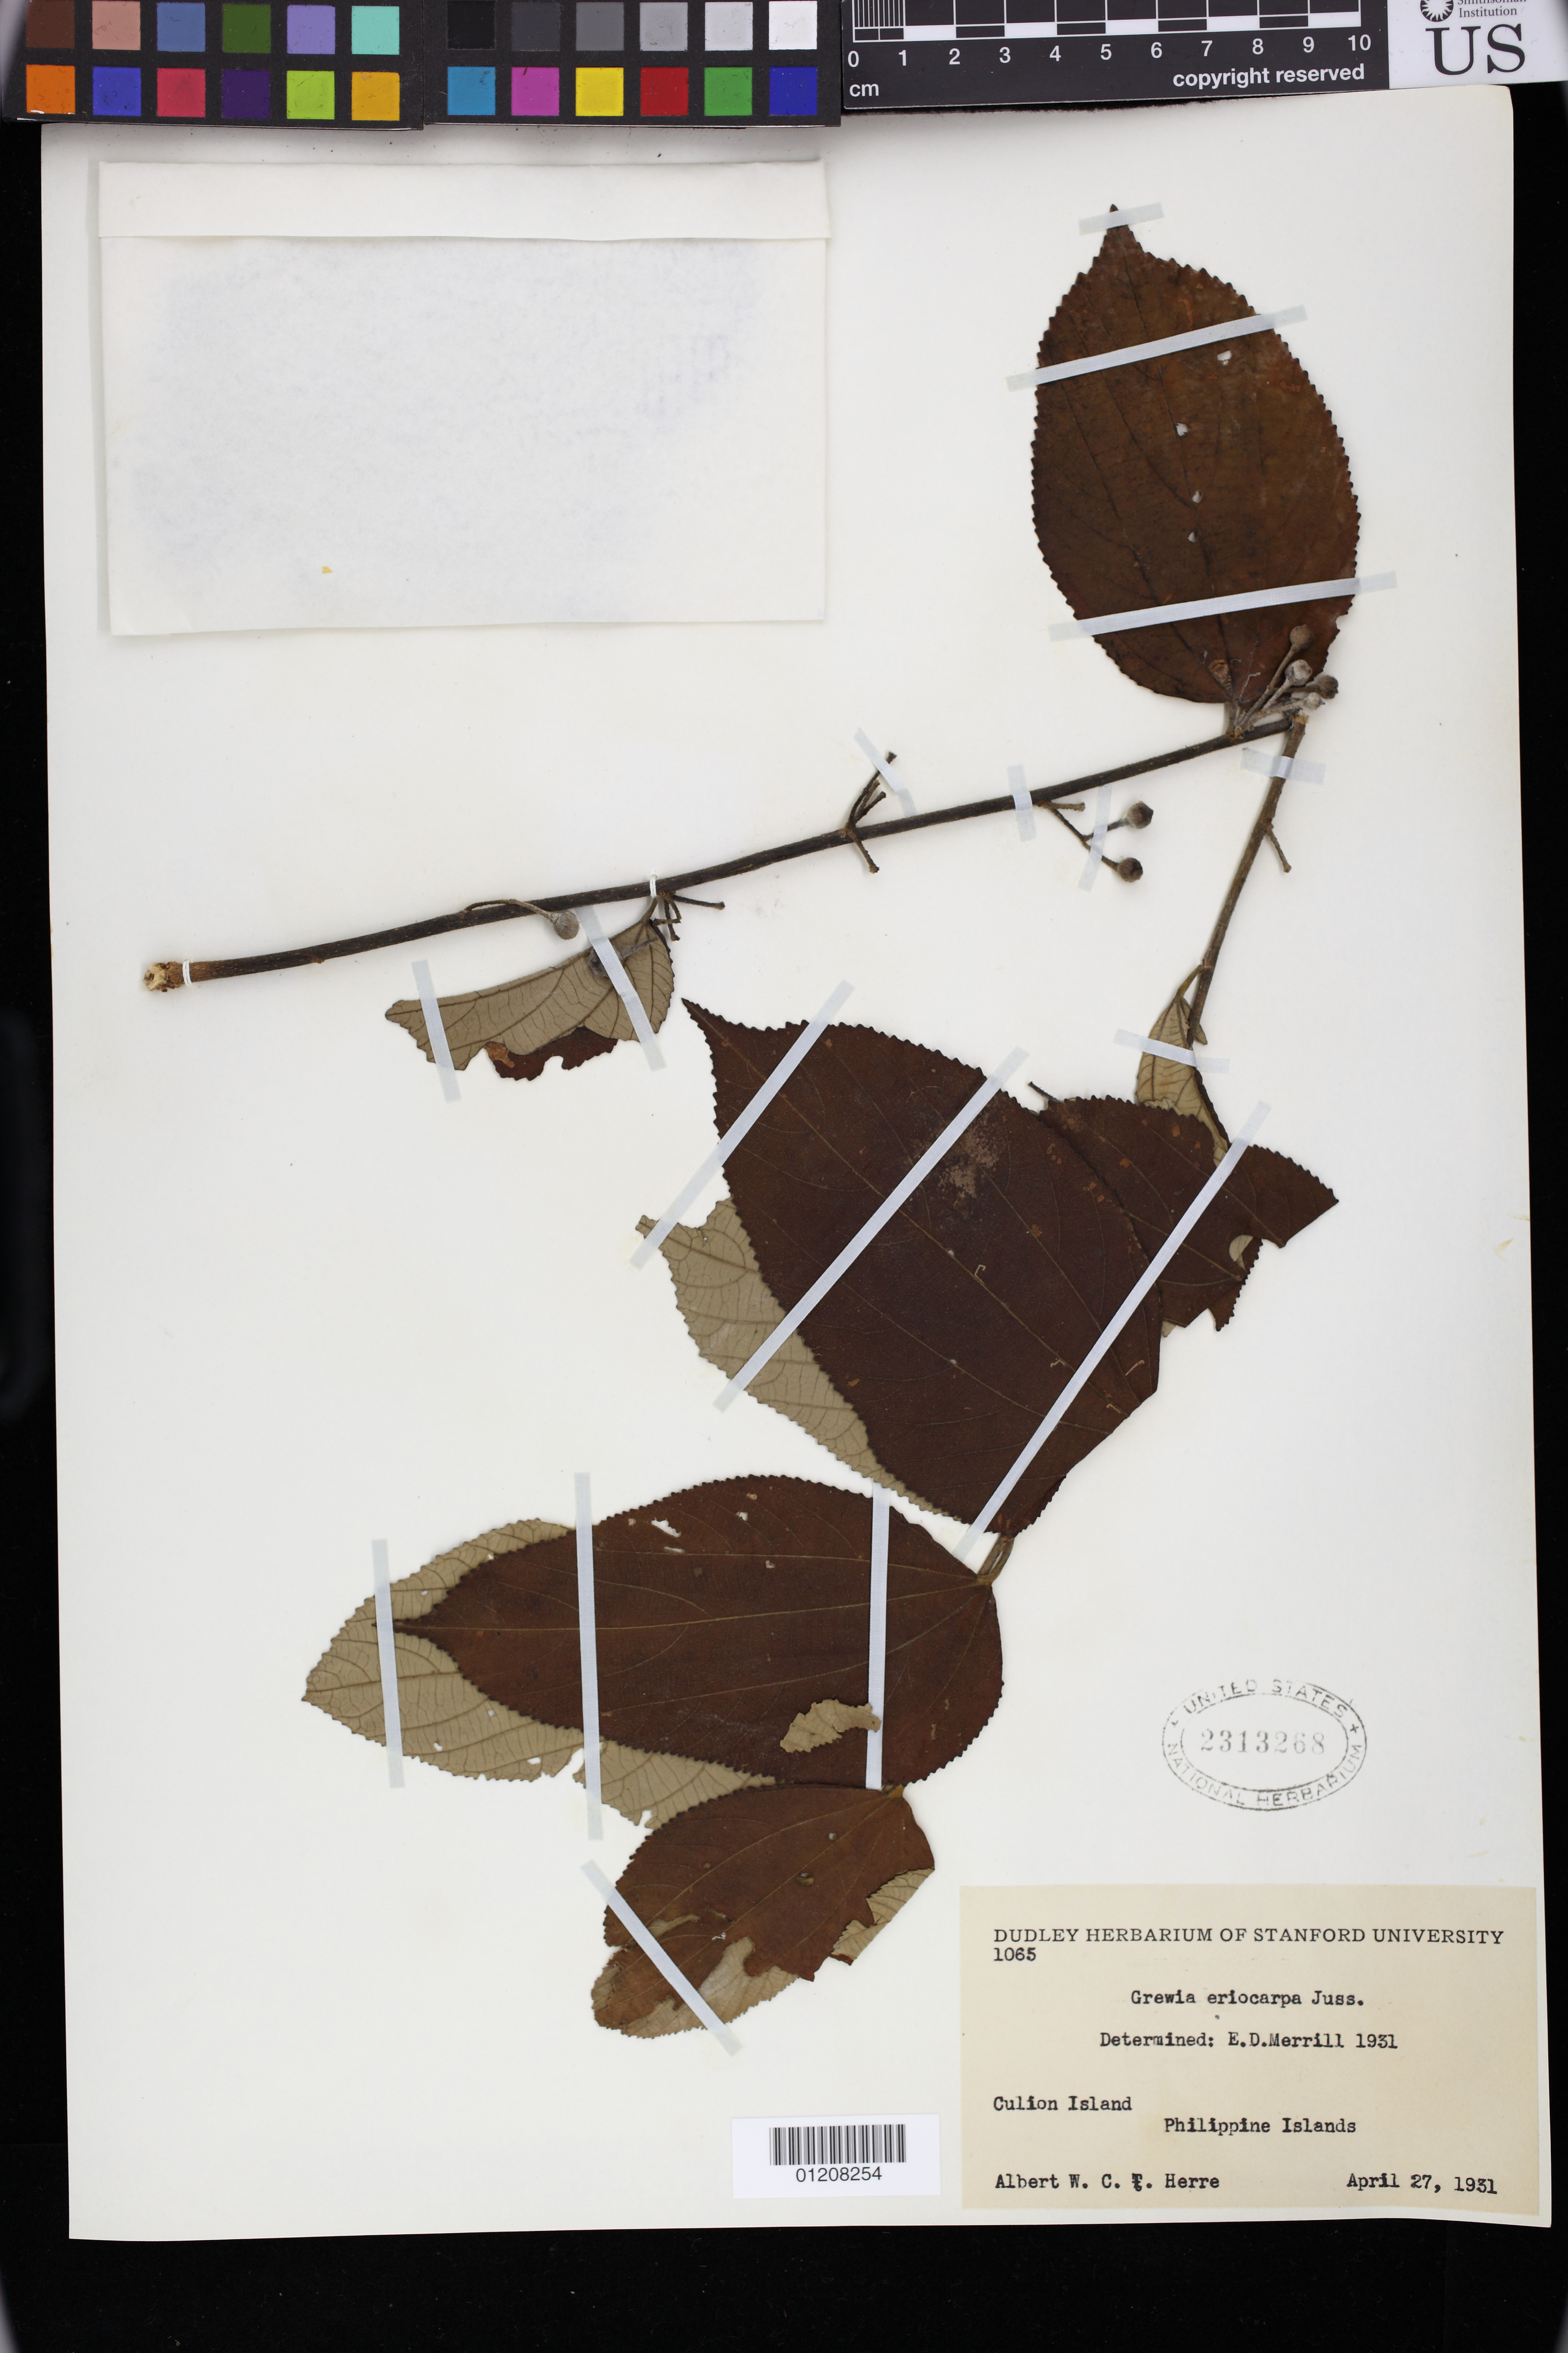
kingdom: Plantae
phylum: Tracheophyta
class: Magnoliopsida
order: Malvales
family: Malvaceae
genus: Grewia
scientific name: Grewia eriocarpa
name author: Juss.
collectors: A. W. Herre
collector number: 1065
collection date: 1931-04-27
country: Philippines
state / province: Mimaropa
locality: Culion Island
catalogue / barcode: US 2313268